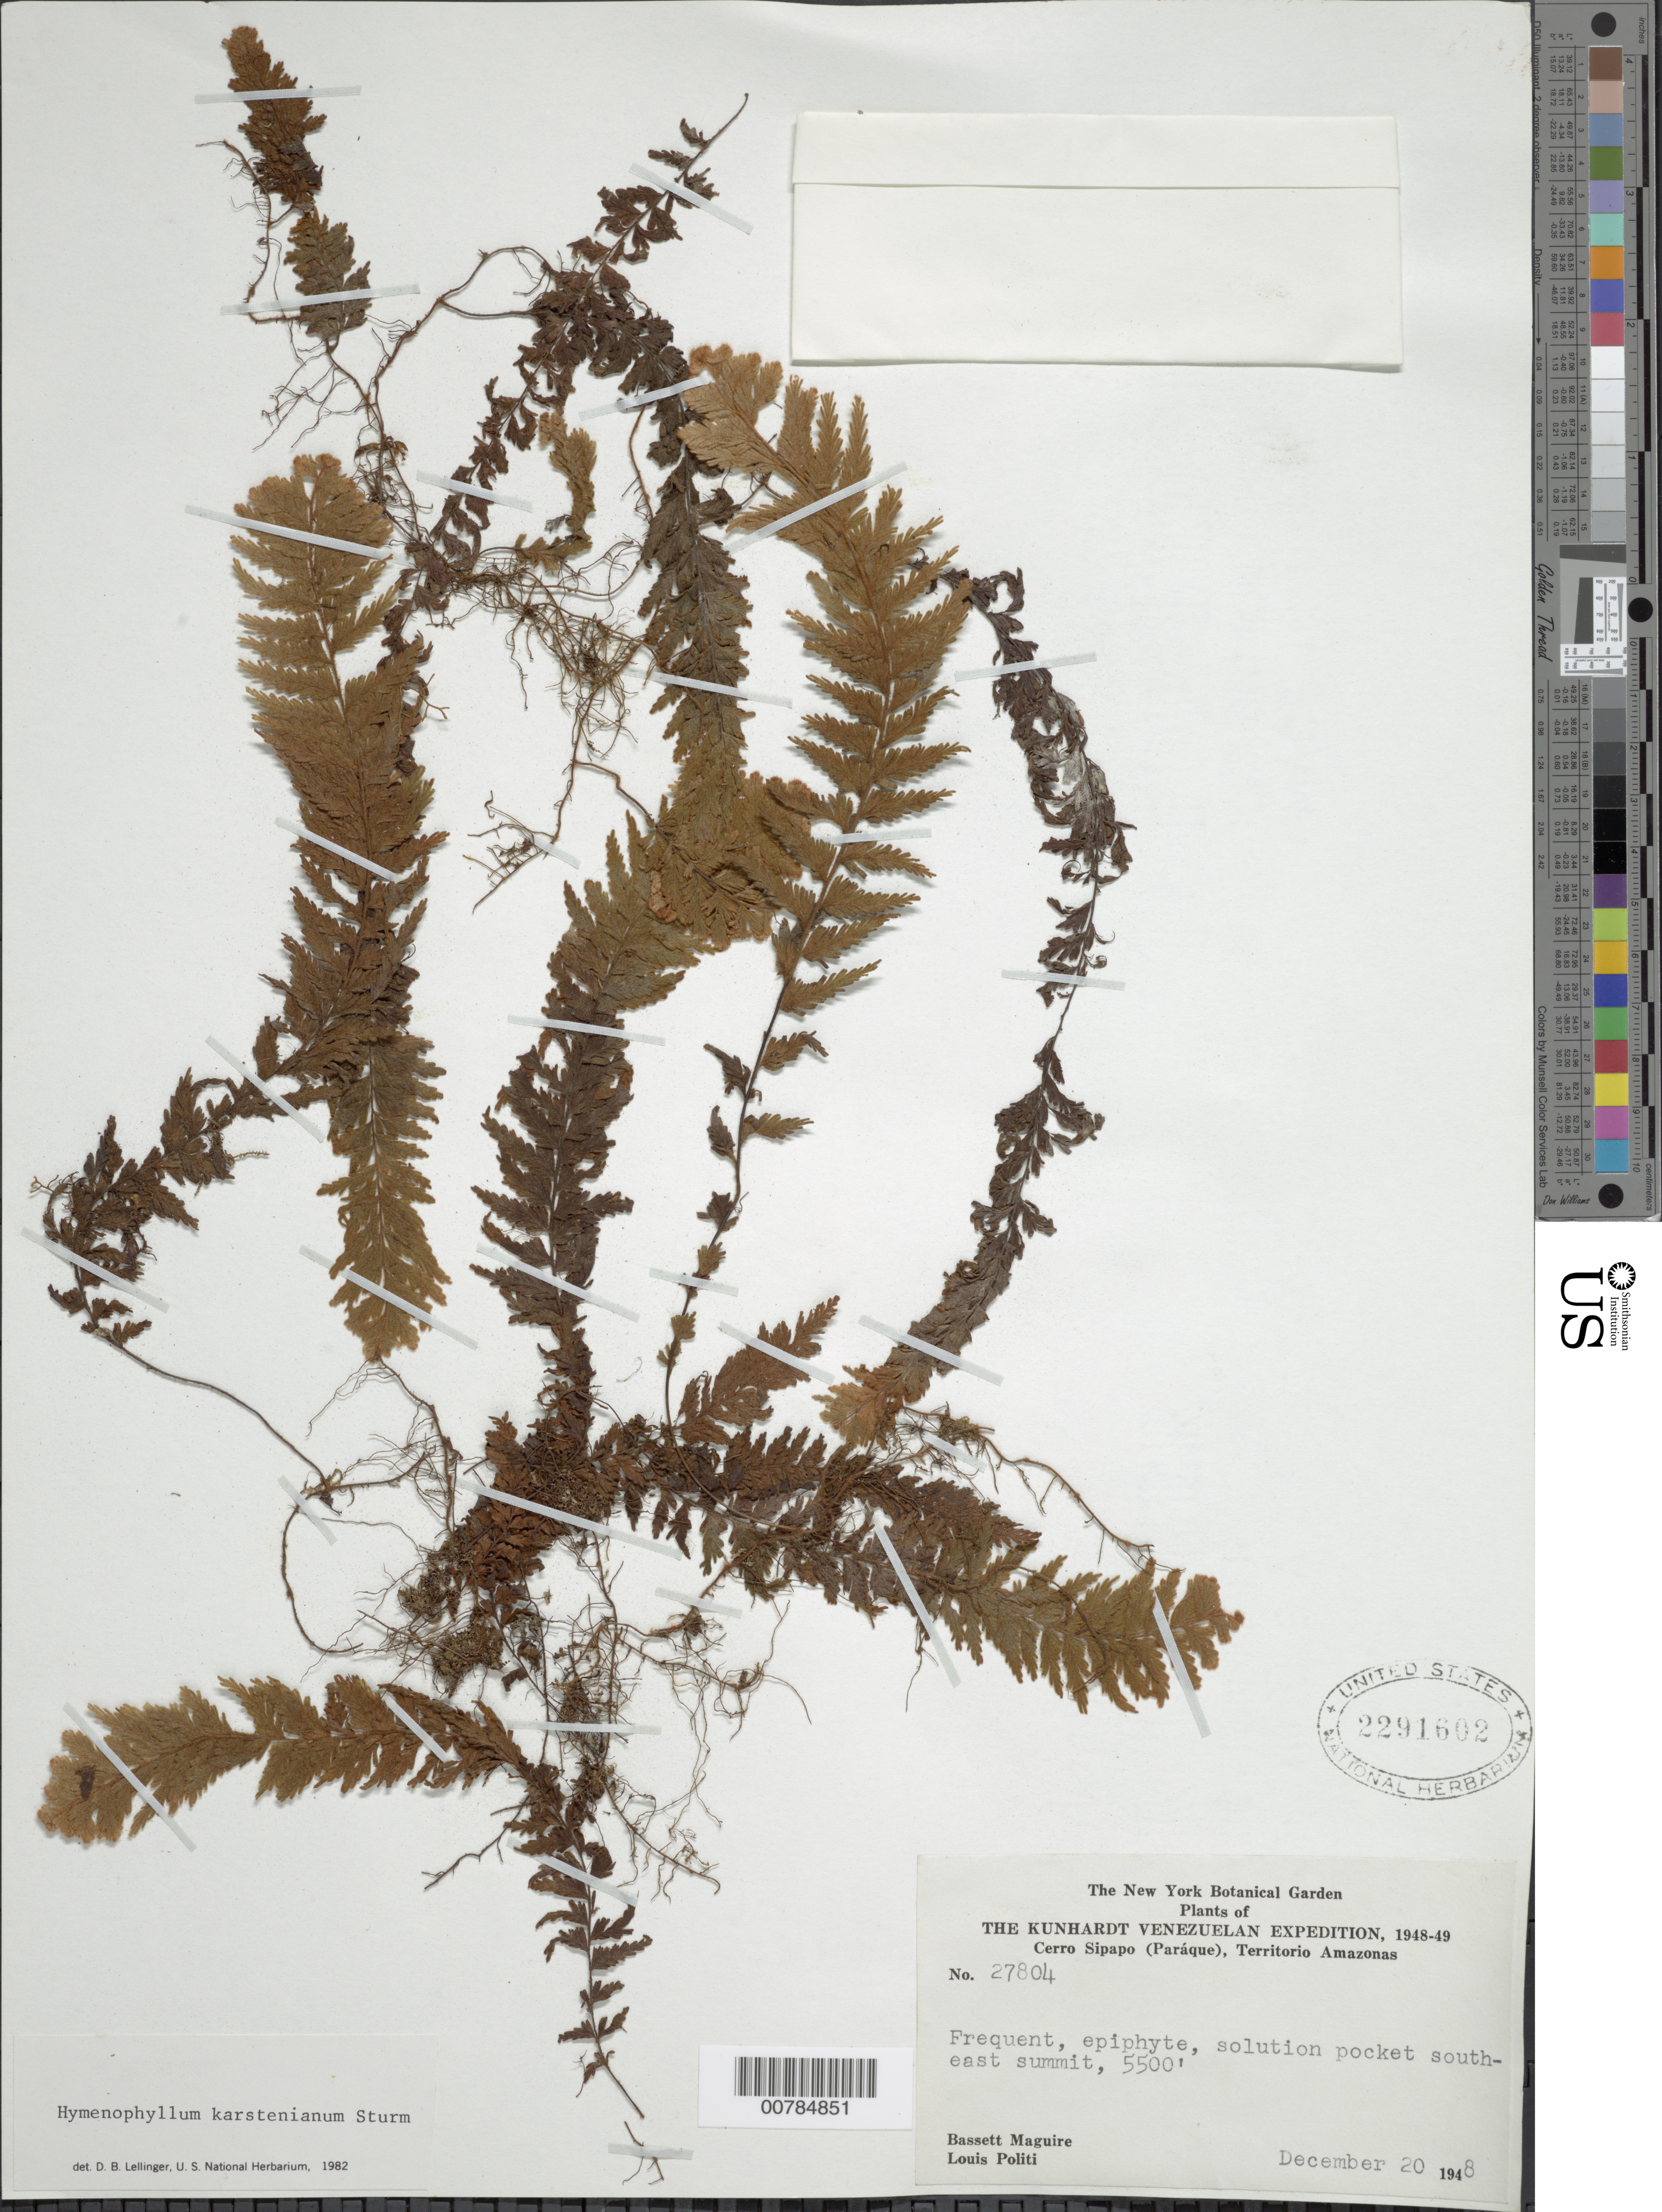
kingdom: Plantae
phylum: Tracheophyta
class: Polypodiopsida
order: Hymenophyllales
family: Hymenophyllaceae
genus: Hymenophyllum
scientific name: Hymenophyllum karstenianum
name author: J.W. Sturm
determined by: Lellinger, David B., (BOT), Smithsonian Institution - National Museum of Natural History (UNITED STATES)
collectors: B. Maguire & L. Politi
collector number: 27804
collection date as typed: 20-Dec-48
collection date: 1948-12-20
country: Venezuela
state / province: Amazonas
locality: Cerro Sipapo (Paráque), SE summit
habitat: Solution pocket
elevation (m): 1676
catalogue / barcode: US 2291602